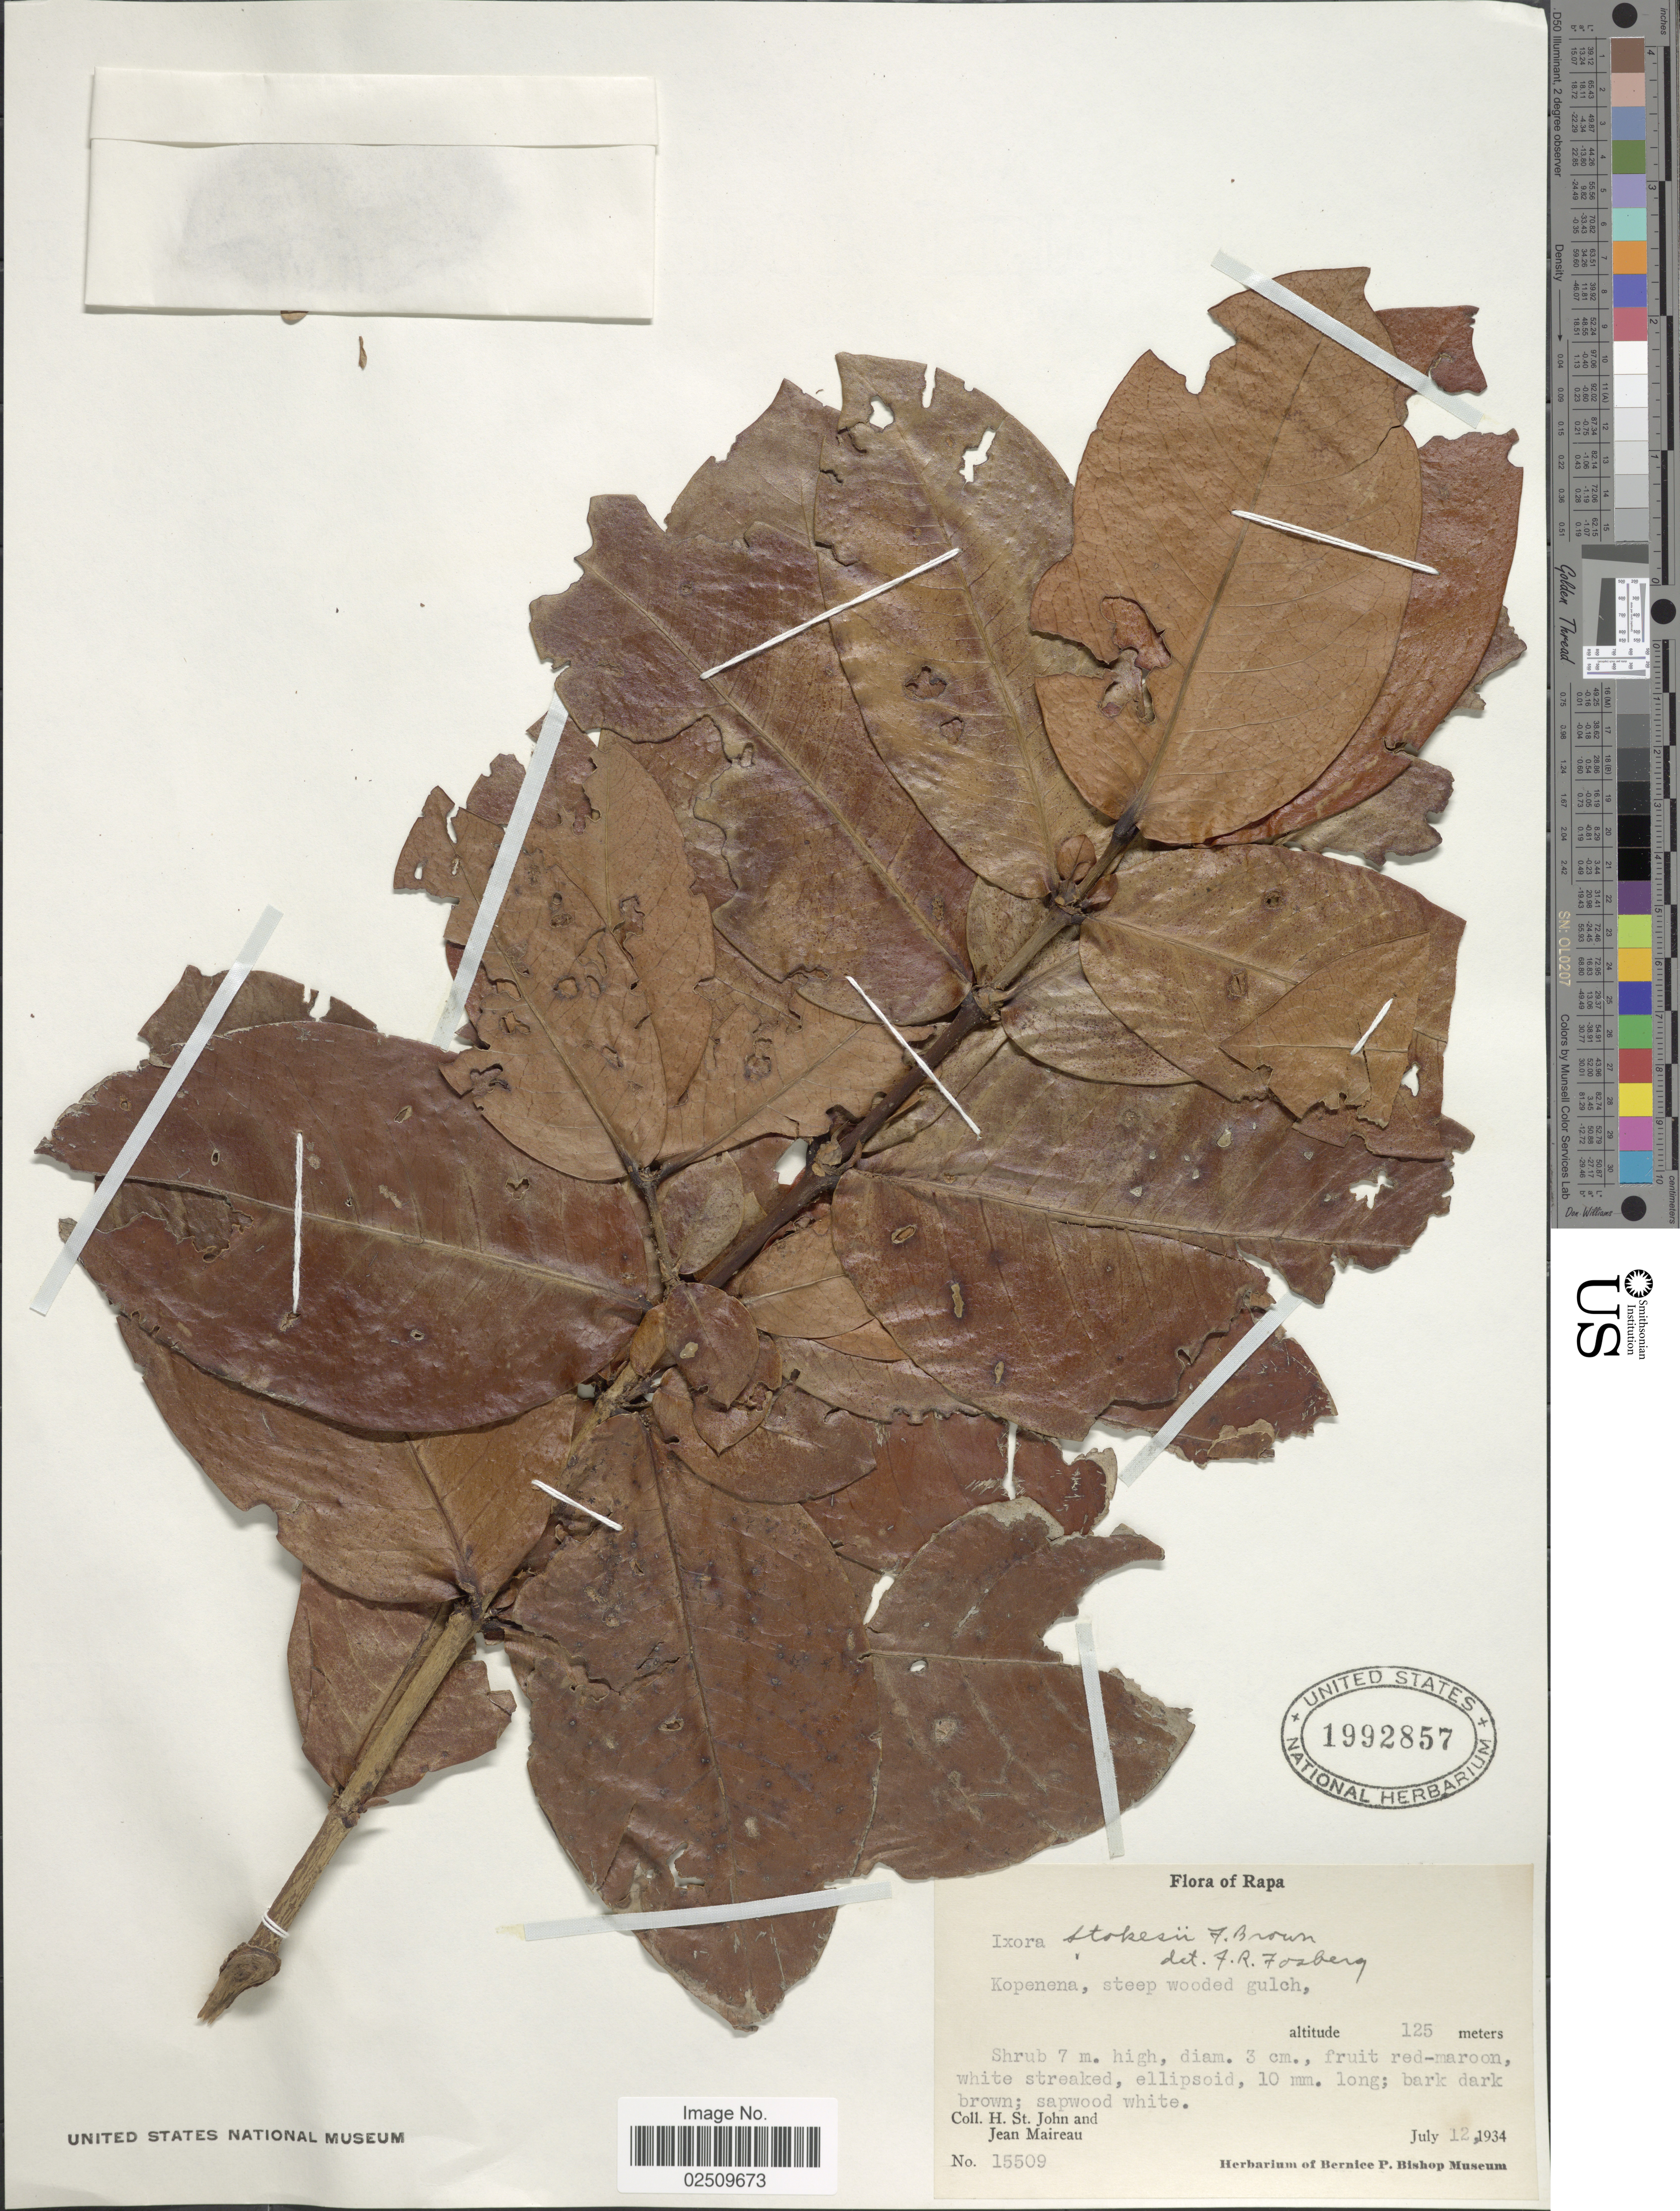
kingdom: Plantae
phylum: Tracheophyta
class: Magnoliopsida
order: Gentianales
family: Rubiaceae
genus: Ixora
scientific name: Ixora stokesii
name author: F. Br.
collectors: H. St. John & J. Maireau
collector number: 15509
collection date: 1934-07-12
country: French Polynesia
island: Rapa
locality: Rapa, Kopenena, steep wooded gulch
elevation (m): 125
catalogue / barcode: US 1992857